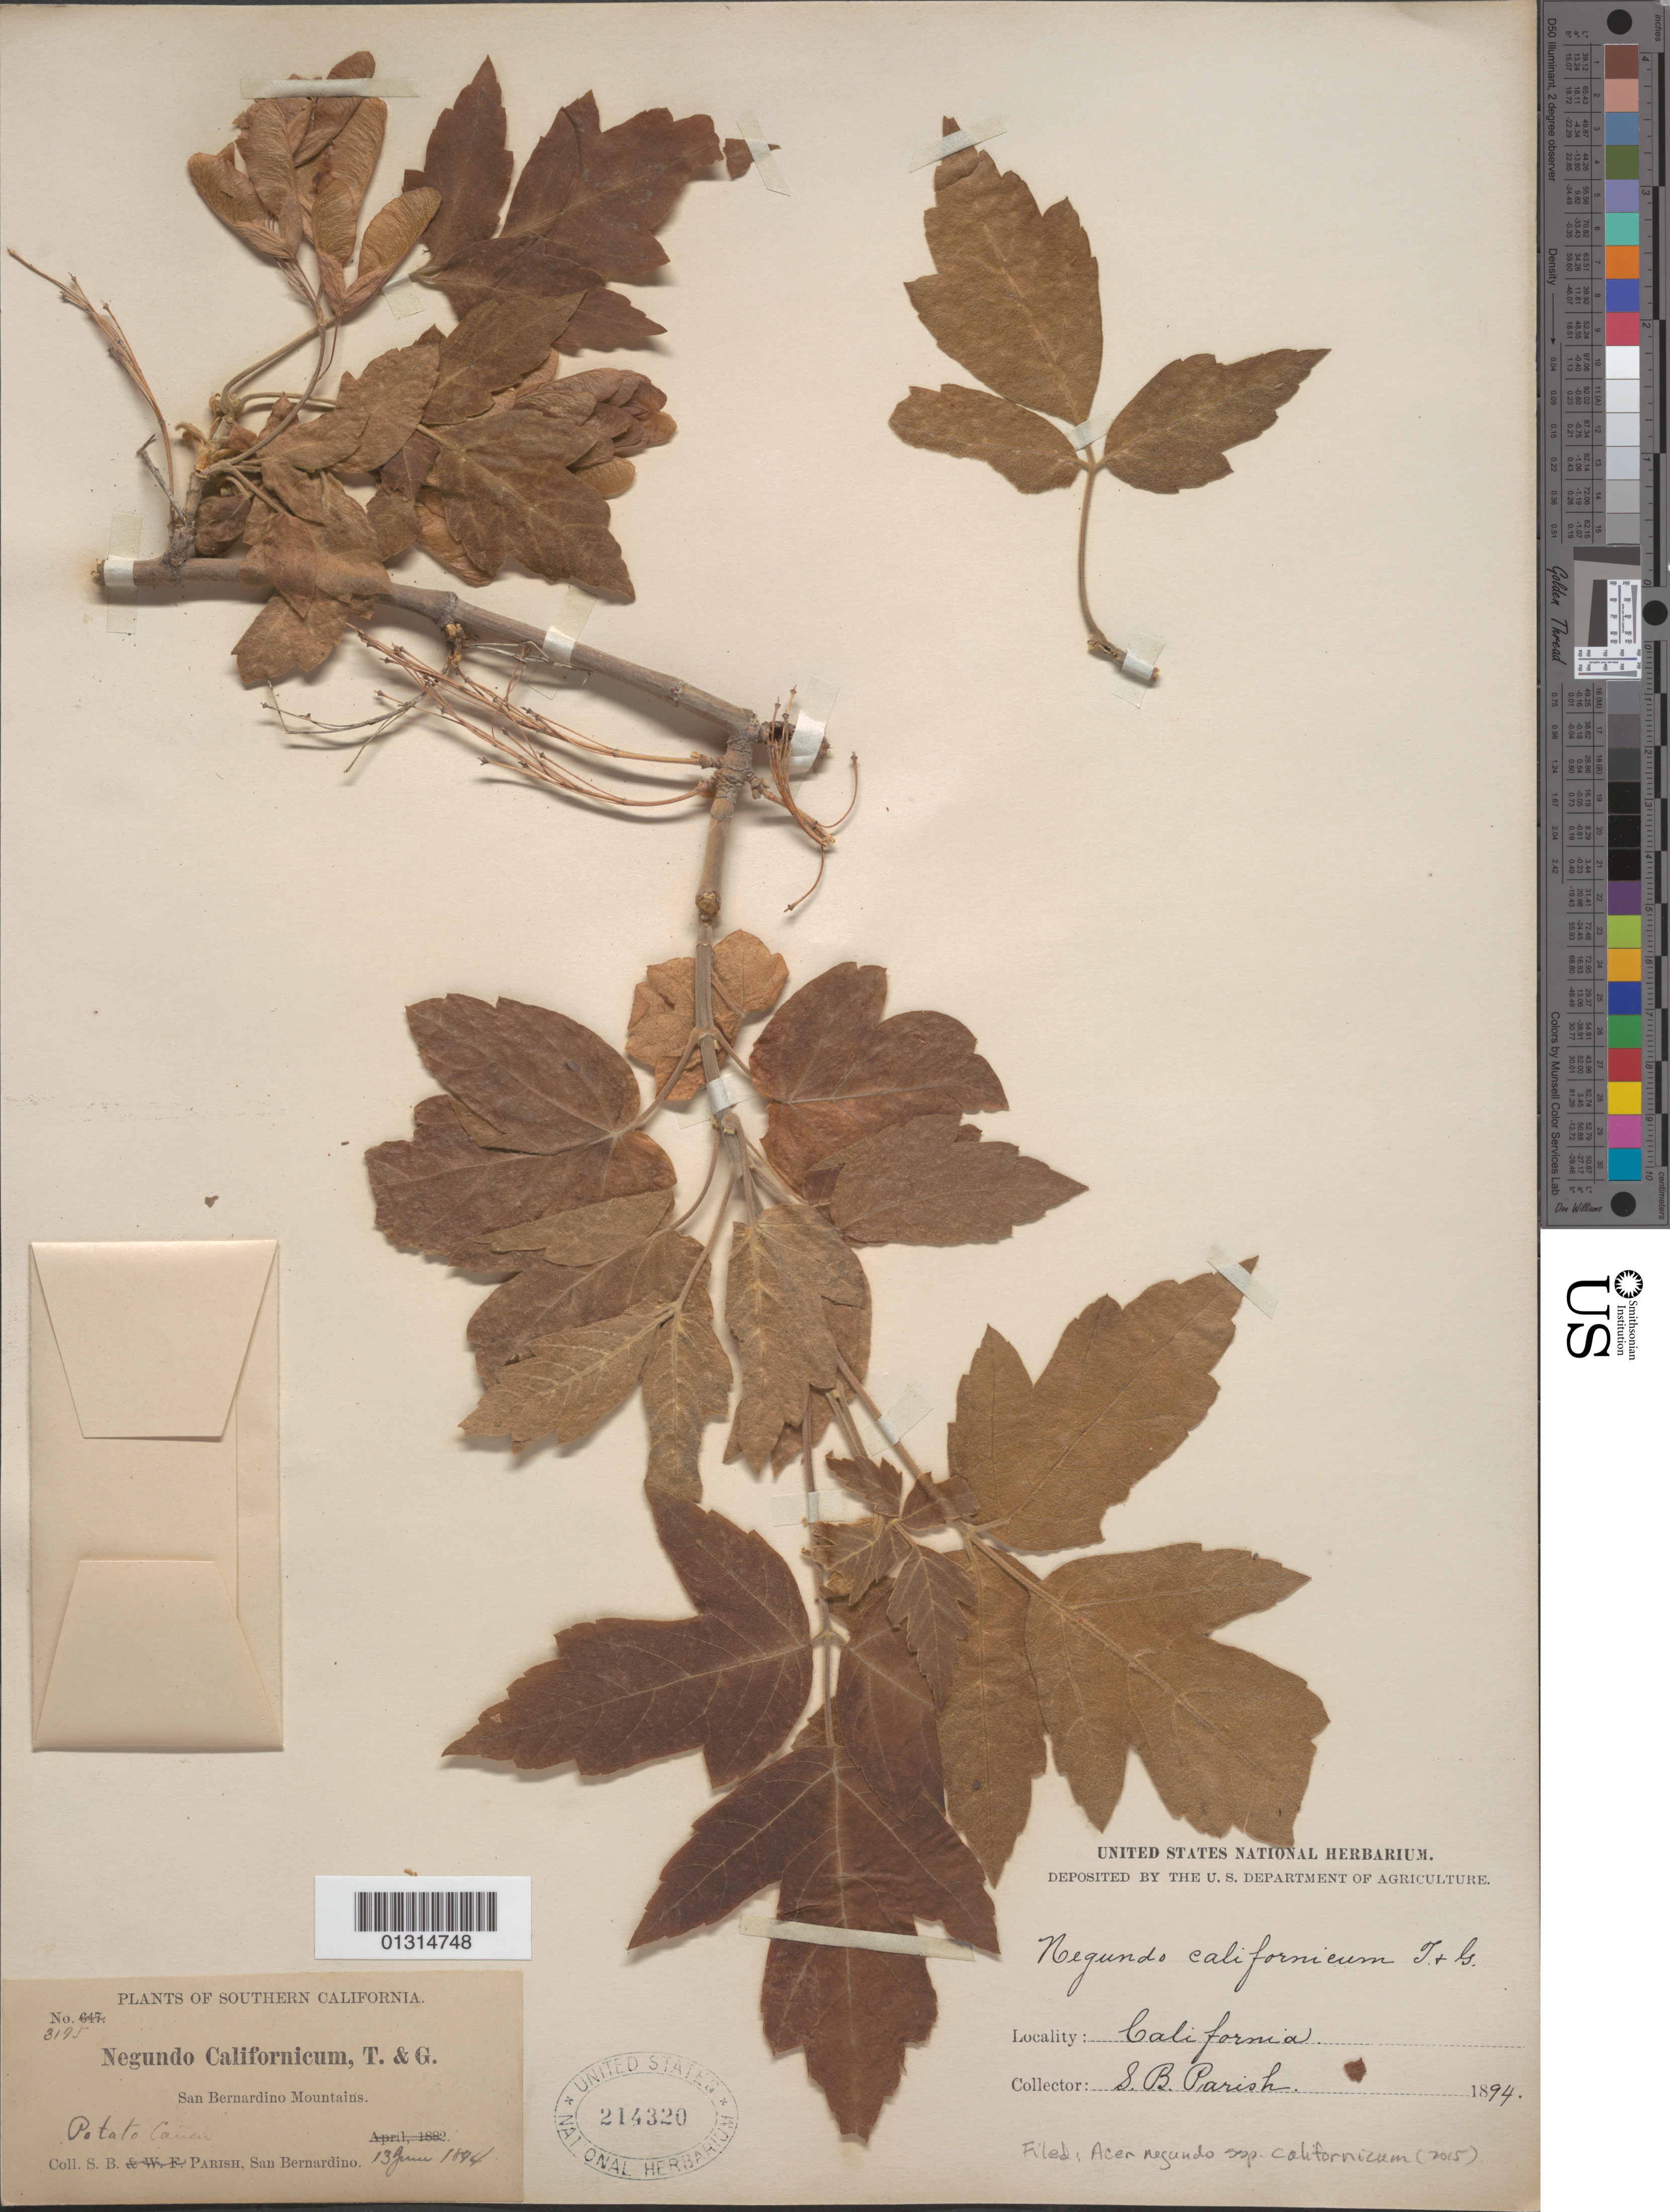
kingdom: Plantae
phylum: Tracheophyta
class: Magnoliopsida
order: Sapindales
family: Sapindaceae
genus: Acer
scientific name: Acer negundo subsp. californicum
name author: (Torr. & A. Gray) Wesm.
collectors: S. B. Parish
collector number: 3195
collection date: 1894-06-13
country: United States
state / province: California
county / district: San Bernardino / Riverside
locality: San Bernadino Mountains, Potato Cañon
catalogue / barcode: US 214320